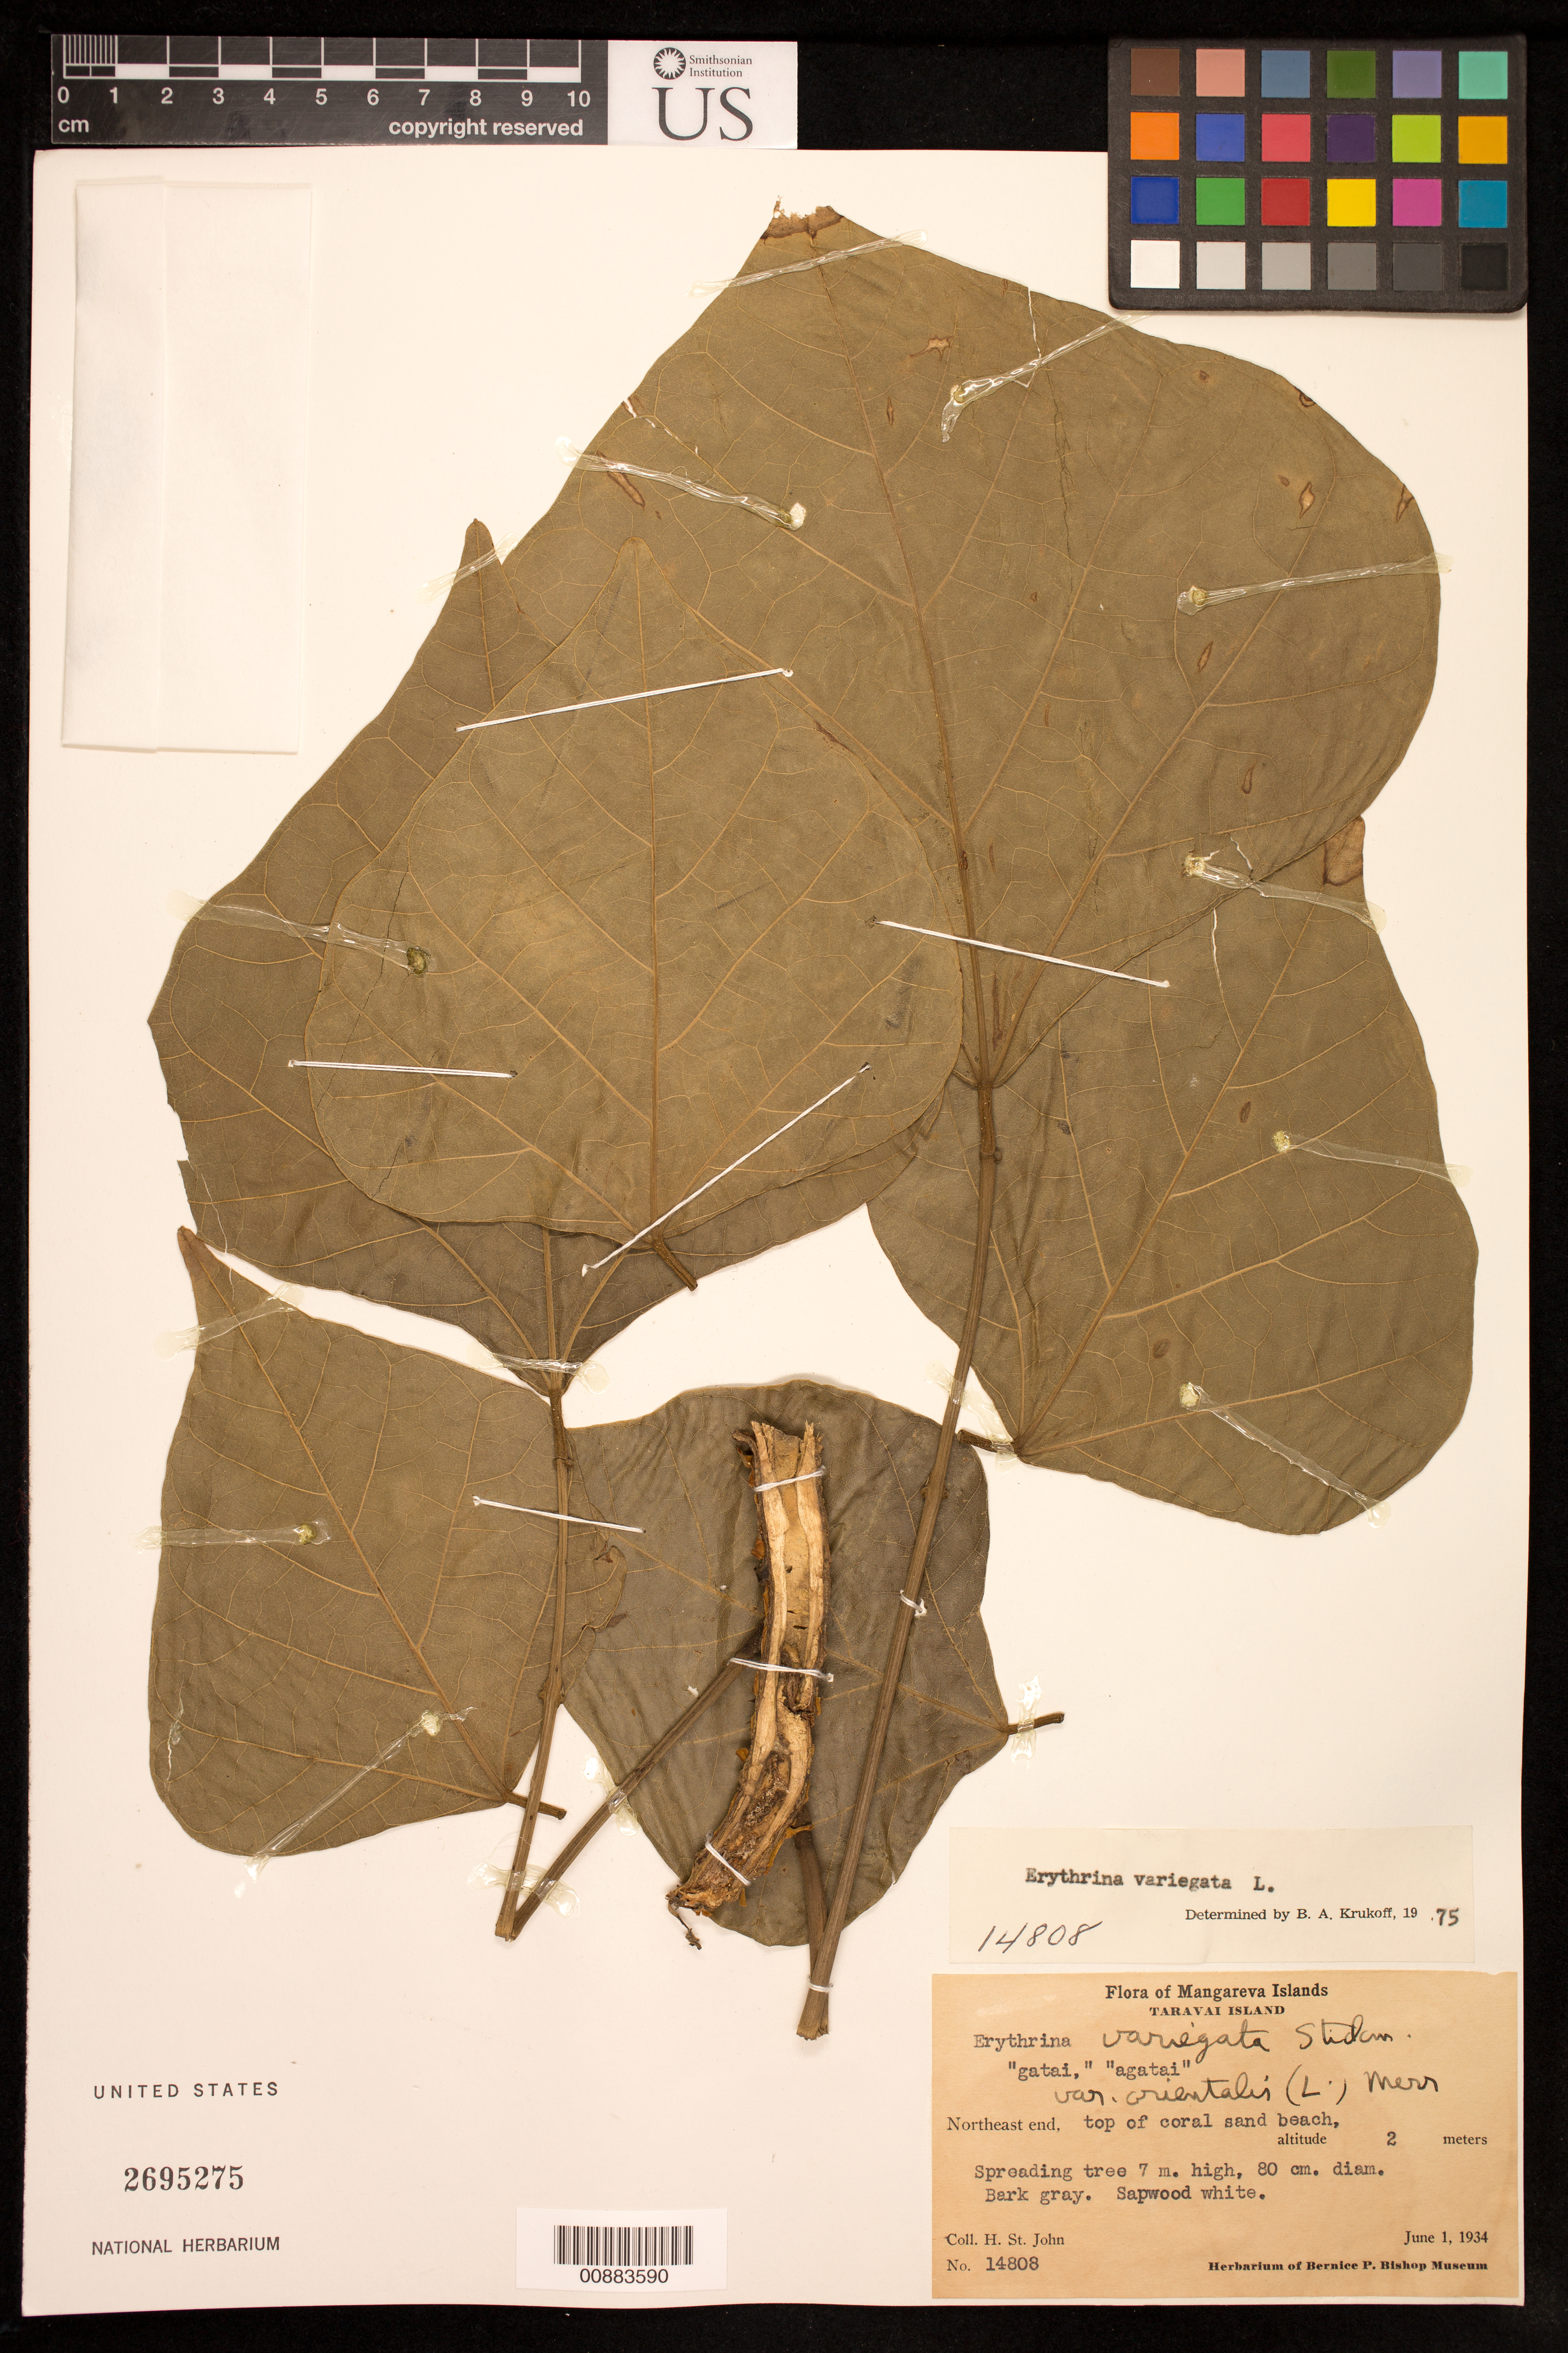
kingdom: Plantae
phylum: Tracheophyta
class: Magnoliopsida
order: Fabales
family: Fabaceae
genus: Erythrina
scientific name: Erythrina variegata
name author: L.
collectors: H. St. John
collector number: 14808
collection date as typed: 01 Jun 1934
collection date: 1934-06-01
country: French Polynesia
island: Taravai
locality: NE end.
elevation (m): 2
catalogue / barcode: US 2695275